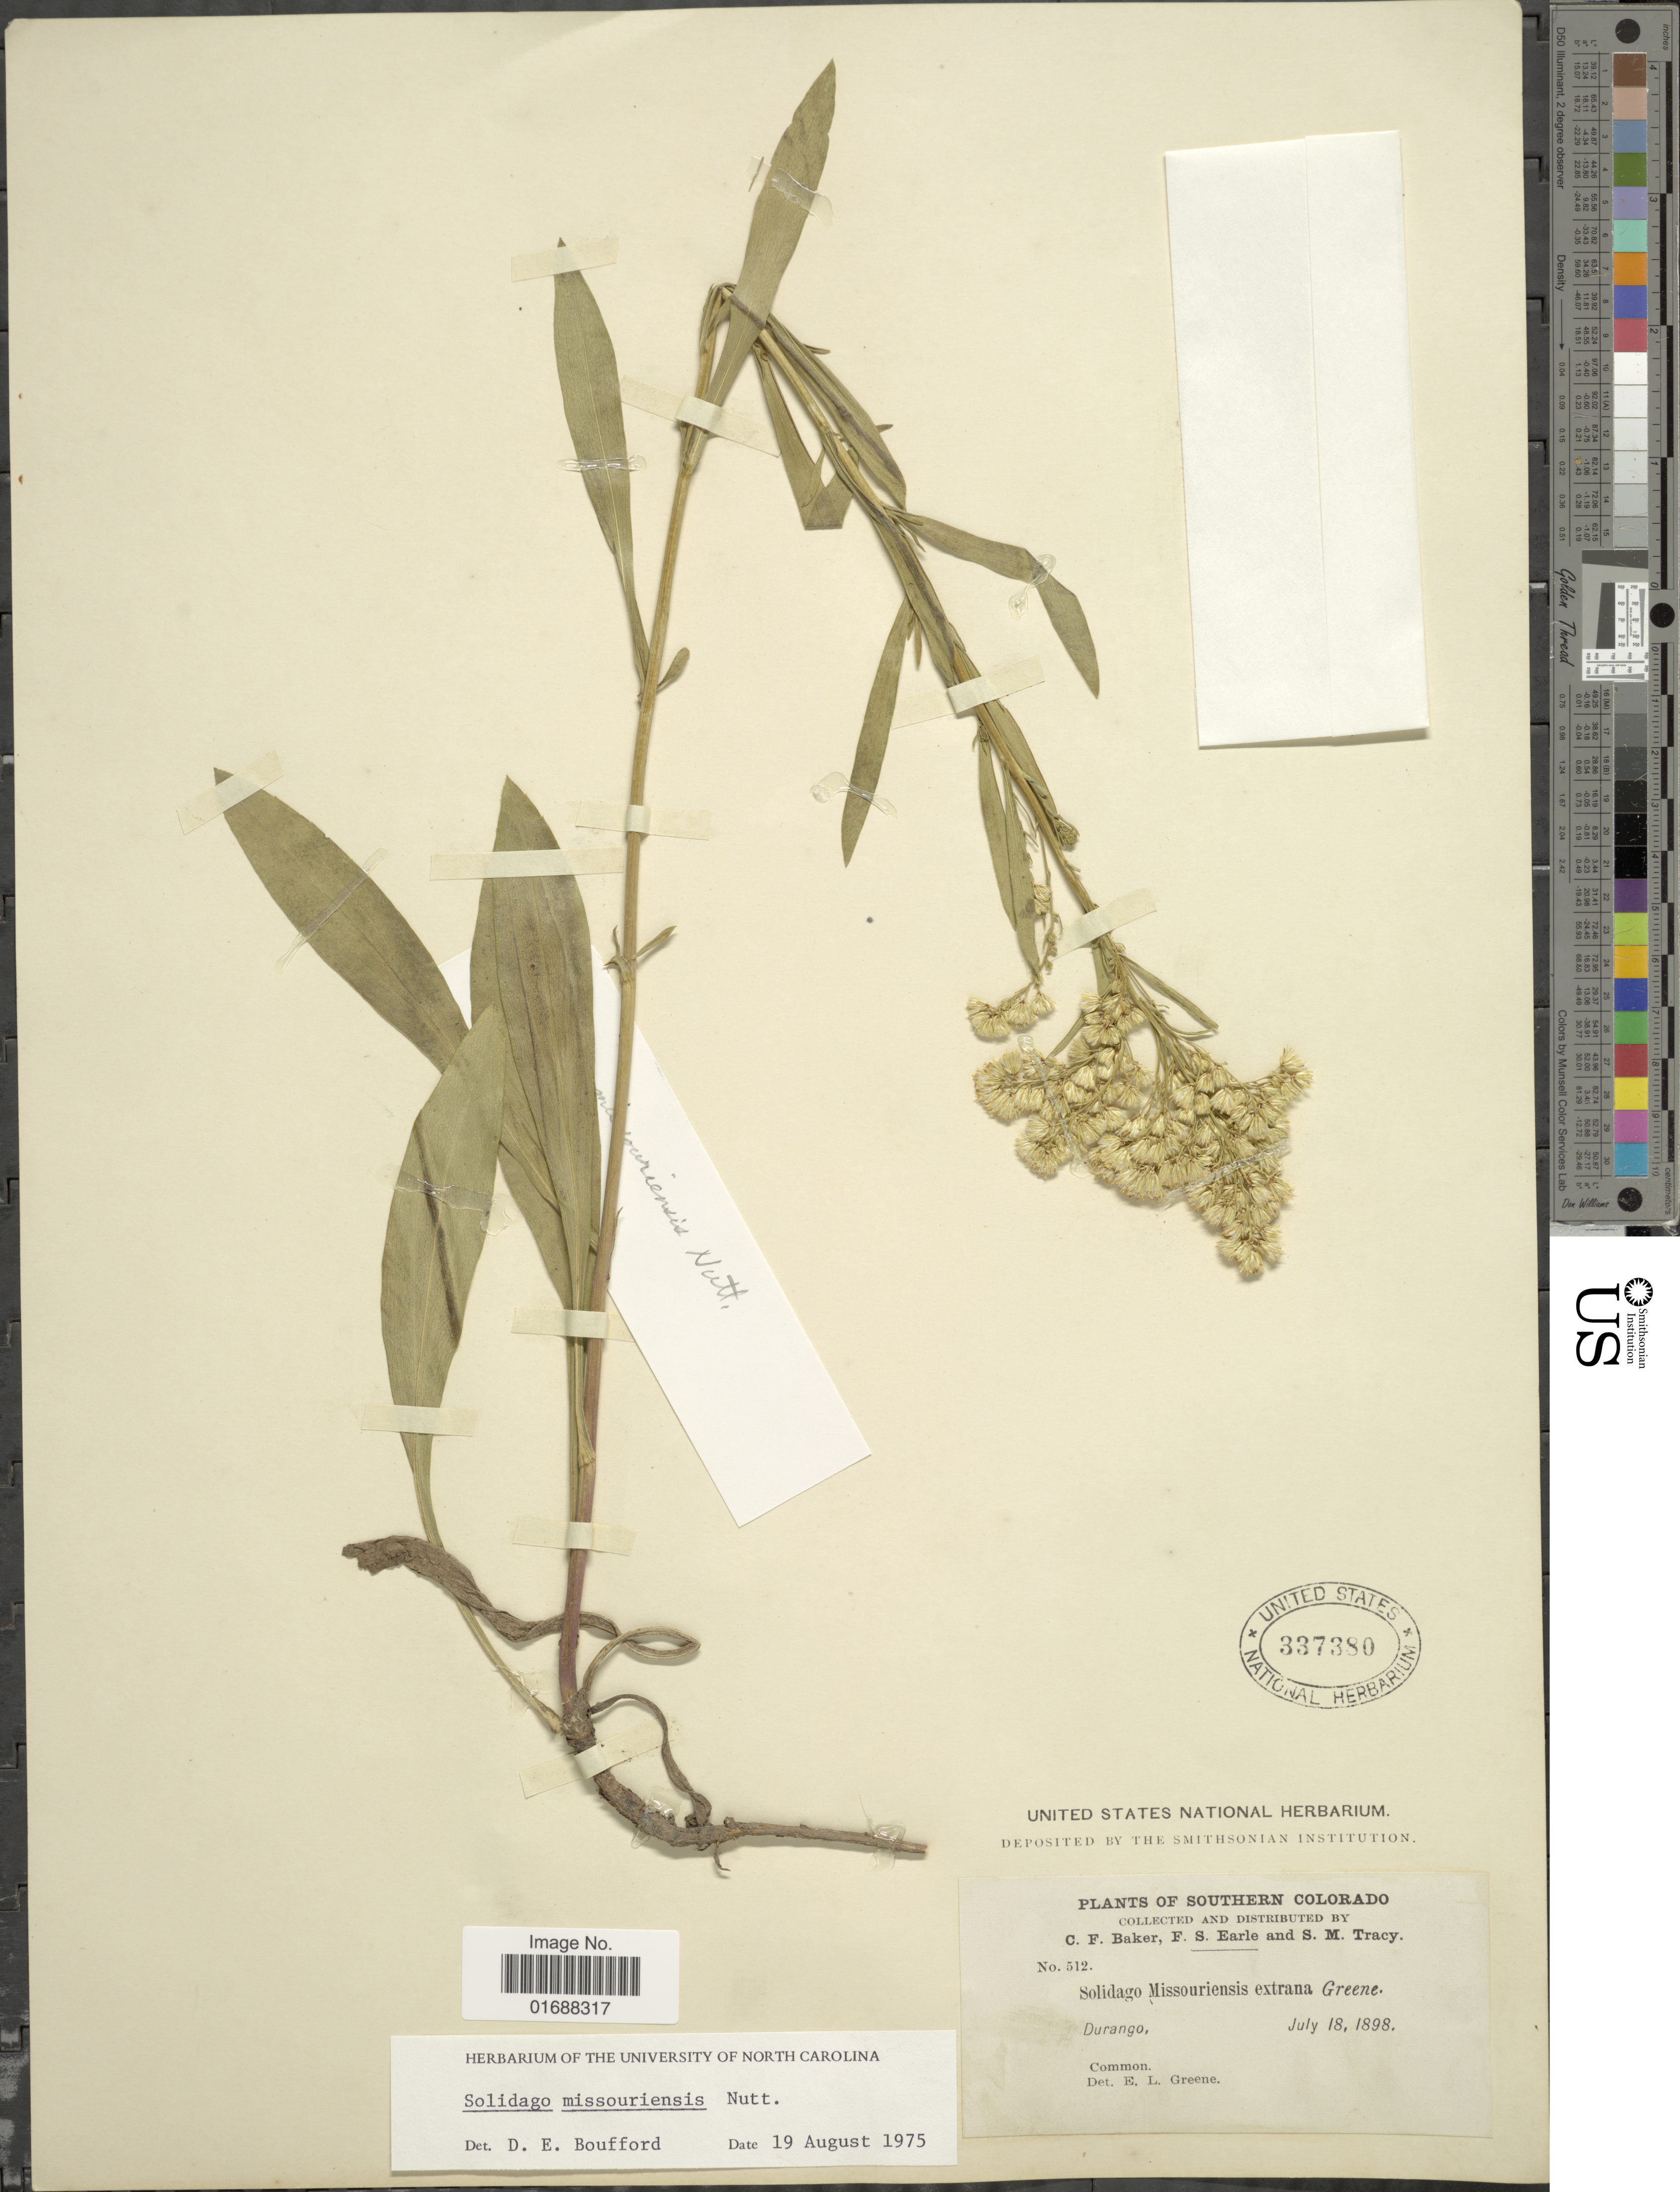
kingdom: Plantae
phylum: Tracheophyta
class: Magnoliopsida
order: Asterales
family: Asteraceae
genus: Solidago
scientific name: Solidago missouriensis var. missouriensis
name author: Nutt.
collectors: C. F. Baker, F. S. Earle & S. M. Tracy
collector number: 512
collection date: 1898-07-18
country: United States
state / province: Colorado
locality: Southern Colorado. Durango.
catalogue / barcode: US 337380